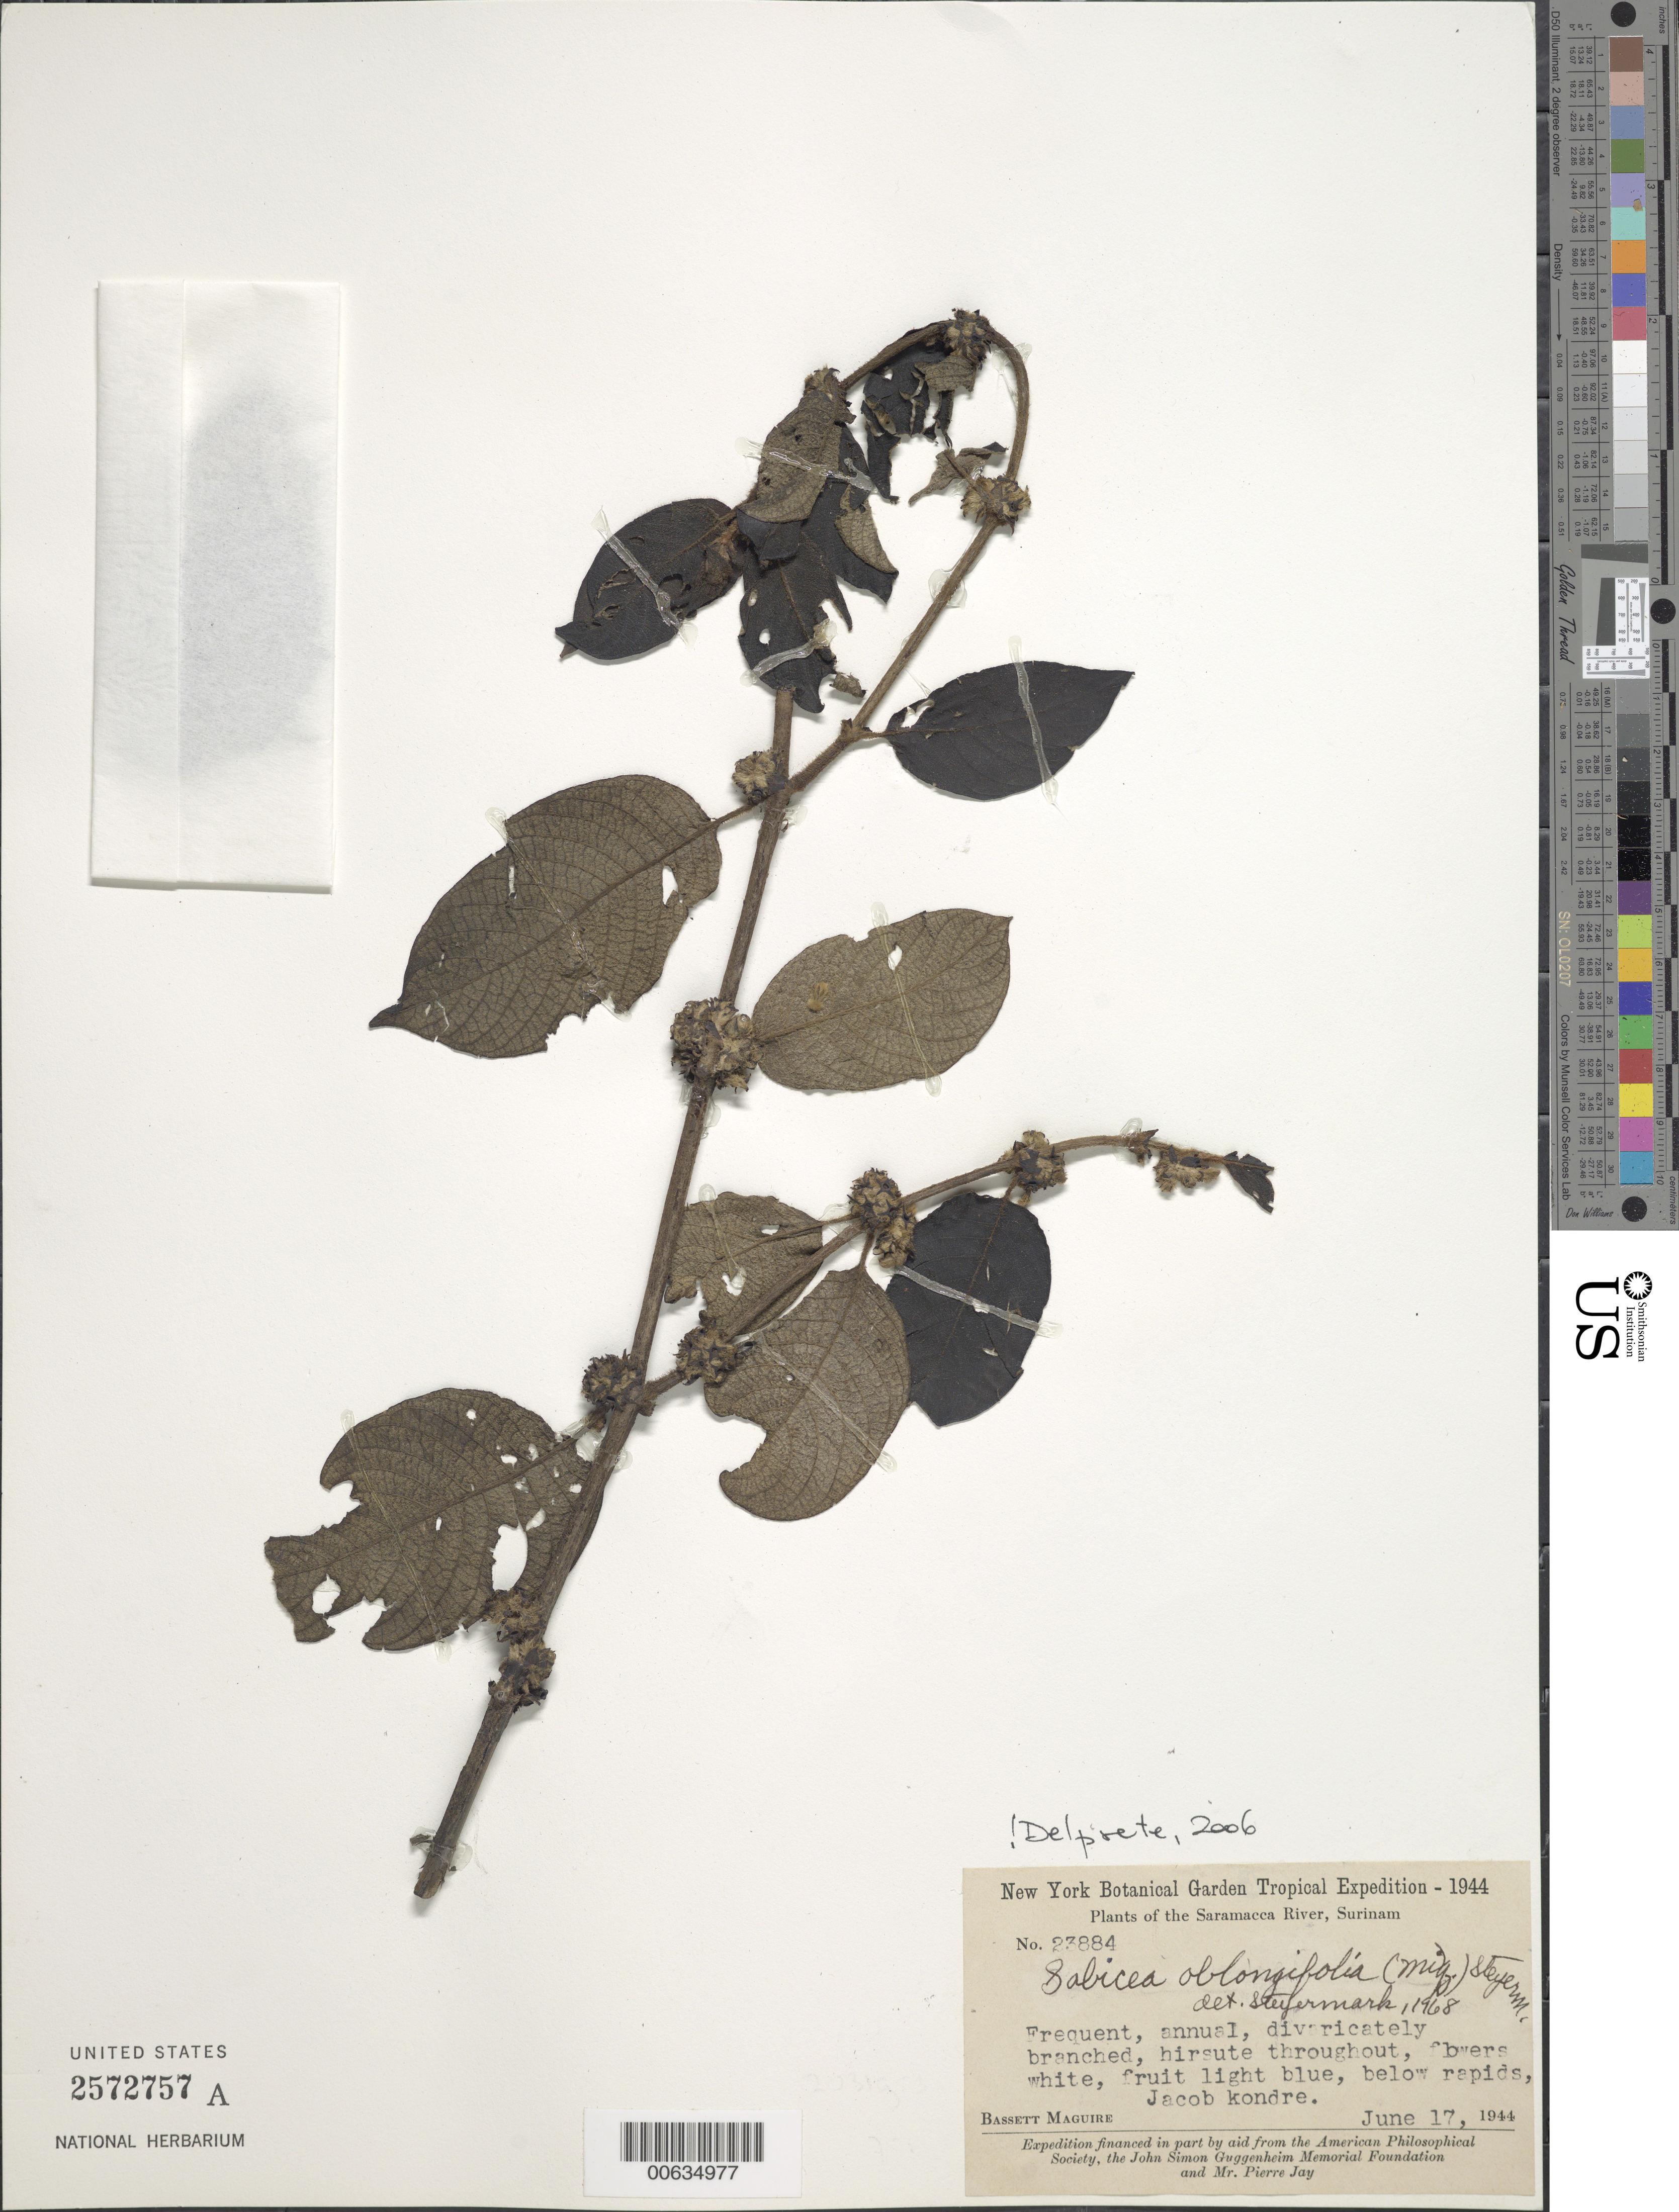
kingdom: Plantae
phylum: Tracheophyta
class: Magnoliopsida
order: Gentianales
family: Rubiaceae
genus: Sabicea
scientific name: Sabicea oblongifolia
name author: (Miq.) Steyerm.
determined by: Delprete, P. G., Herb. de Guyane Cay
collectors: B. Maguire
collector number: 23884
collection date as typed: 17-Jun-44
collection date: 1944-06-17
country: Suriname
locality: Jacob Kondre village, Saramacca River headwaters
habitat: Below rapids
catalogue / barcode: US 2572757A